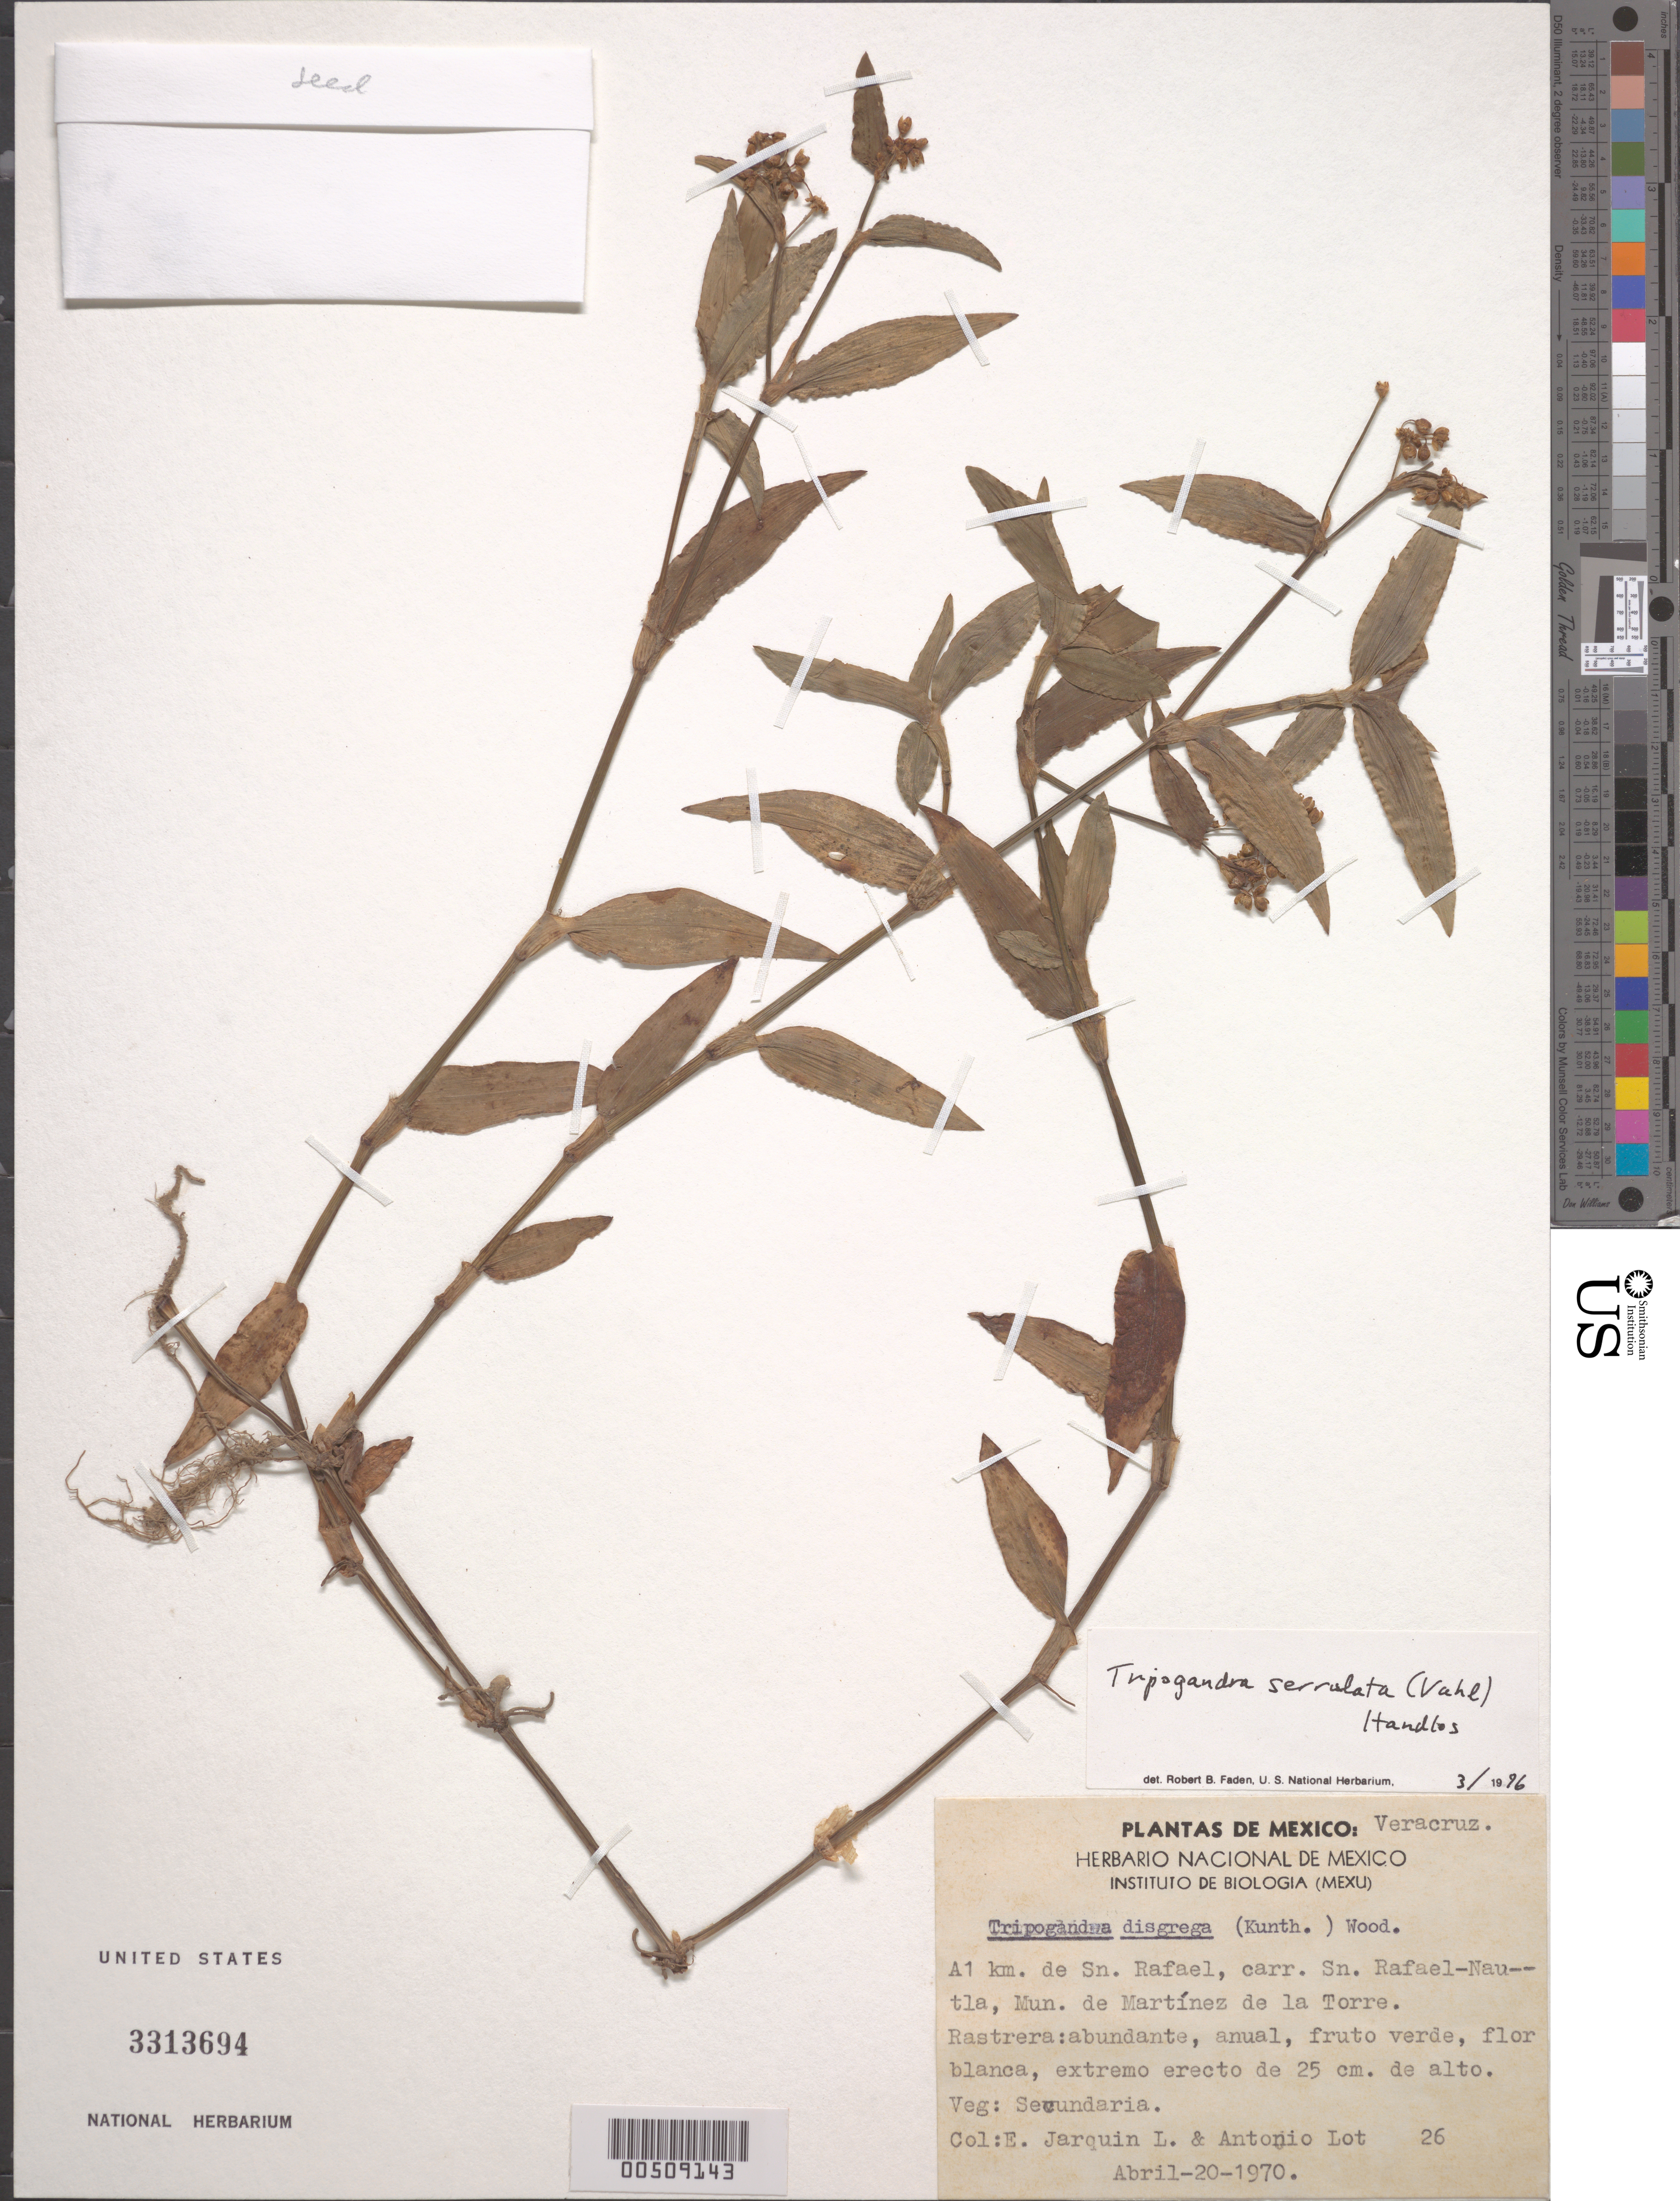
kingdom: Plantae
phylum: Tracheophyta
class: Liliopsida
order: Commelinales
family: Commelinaceae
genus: Tripogandra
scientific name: Tripogandra serrulata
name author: (Vahl) Handlos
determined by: Faden, Robert B., (US), Smithsonian Institution - National Museum of Natural History (UNITED STATES)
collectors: E. Jarquin & A. Lot Helgueras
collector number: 26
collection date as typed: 20 Apr 1970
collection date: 1970-04-20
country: Mexico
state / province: Veracruz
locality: San rafael, martinez de la torre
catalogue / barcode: US 3313694